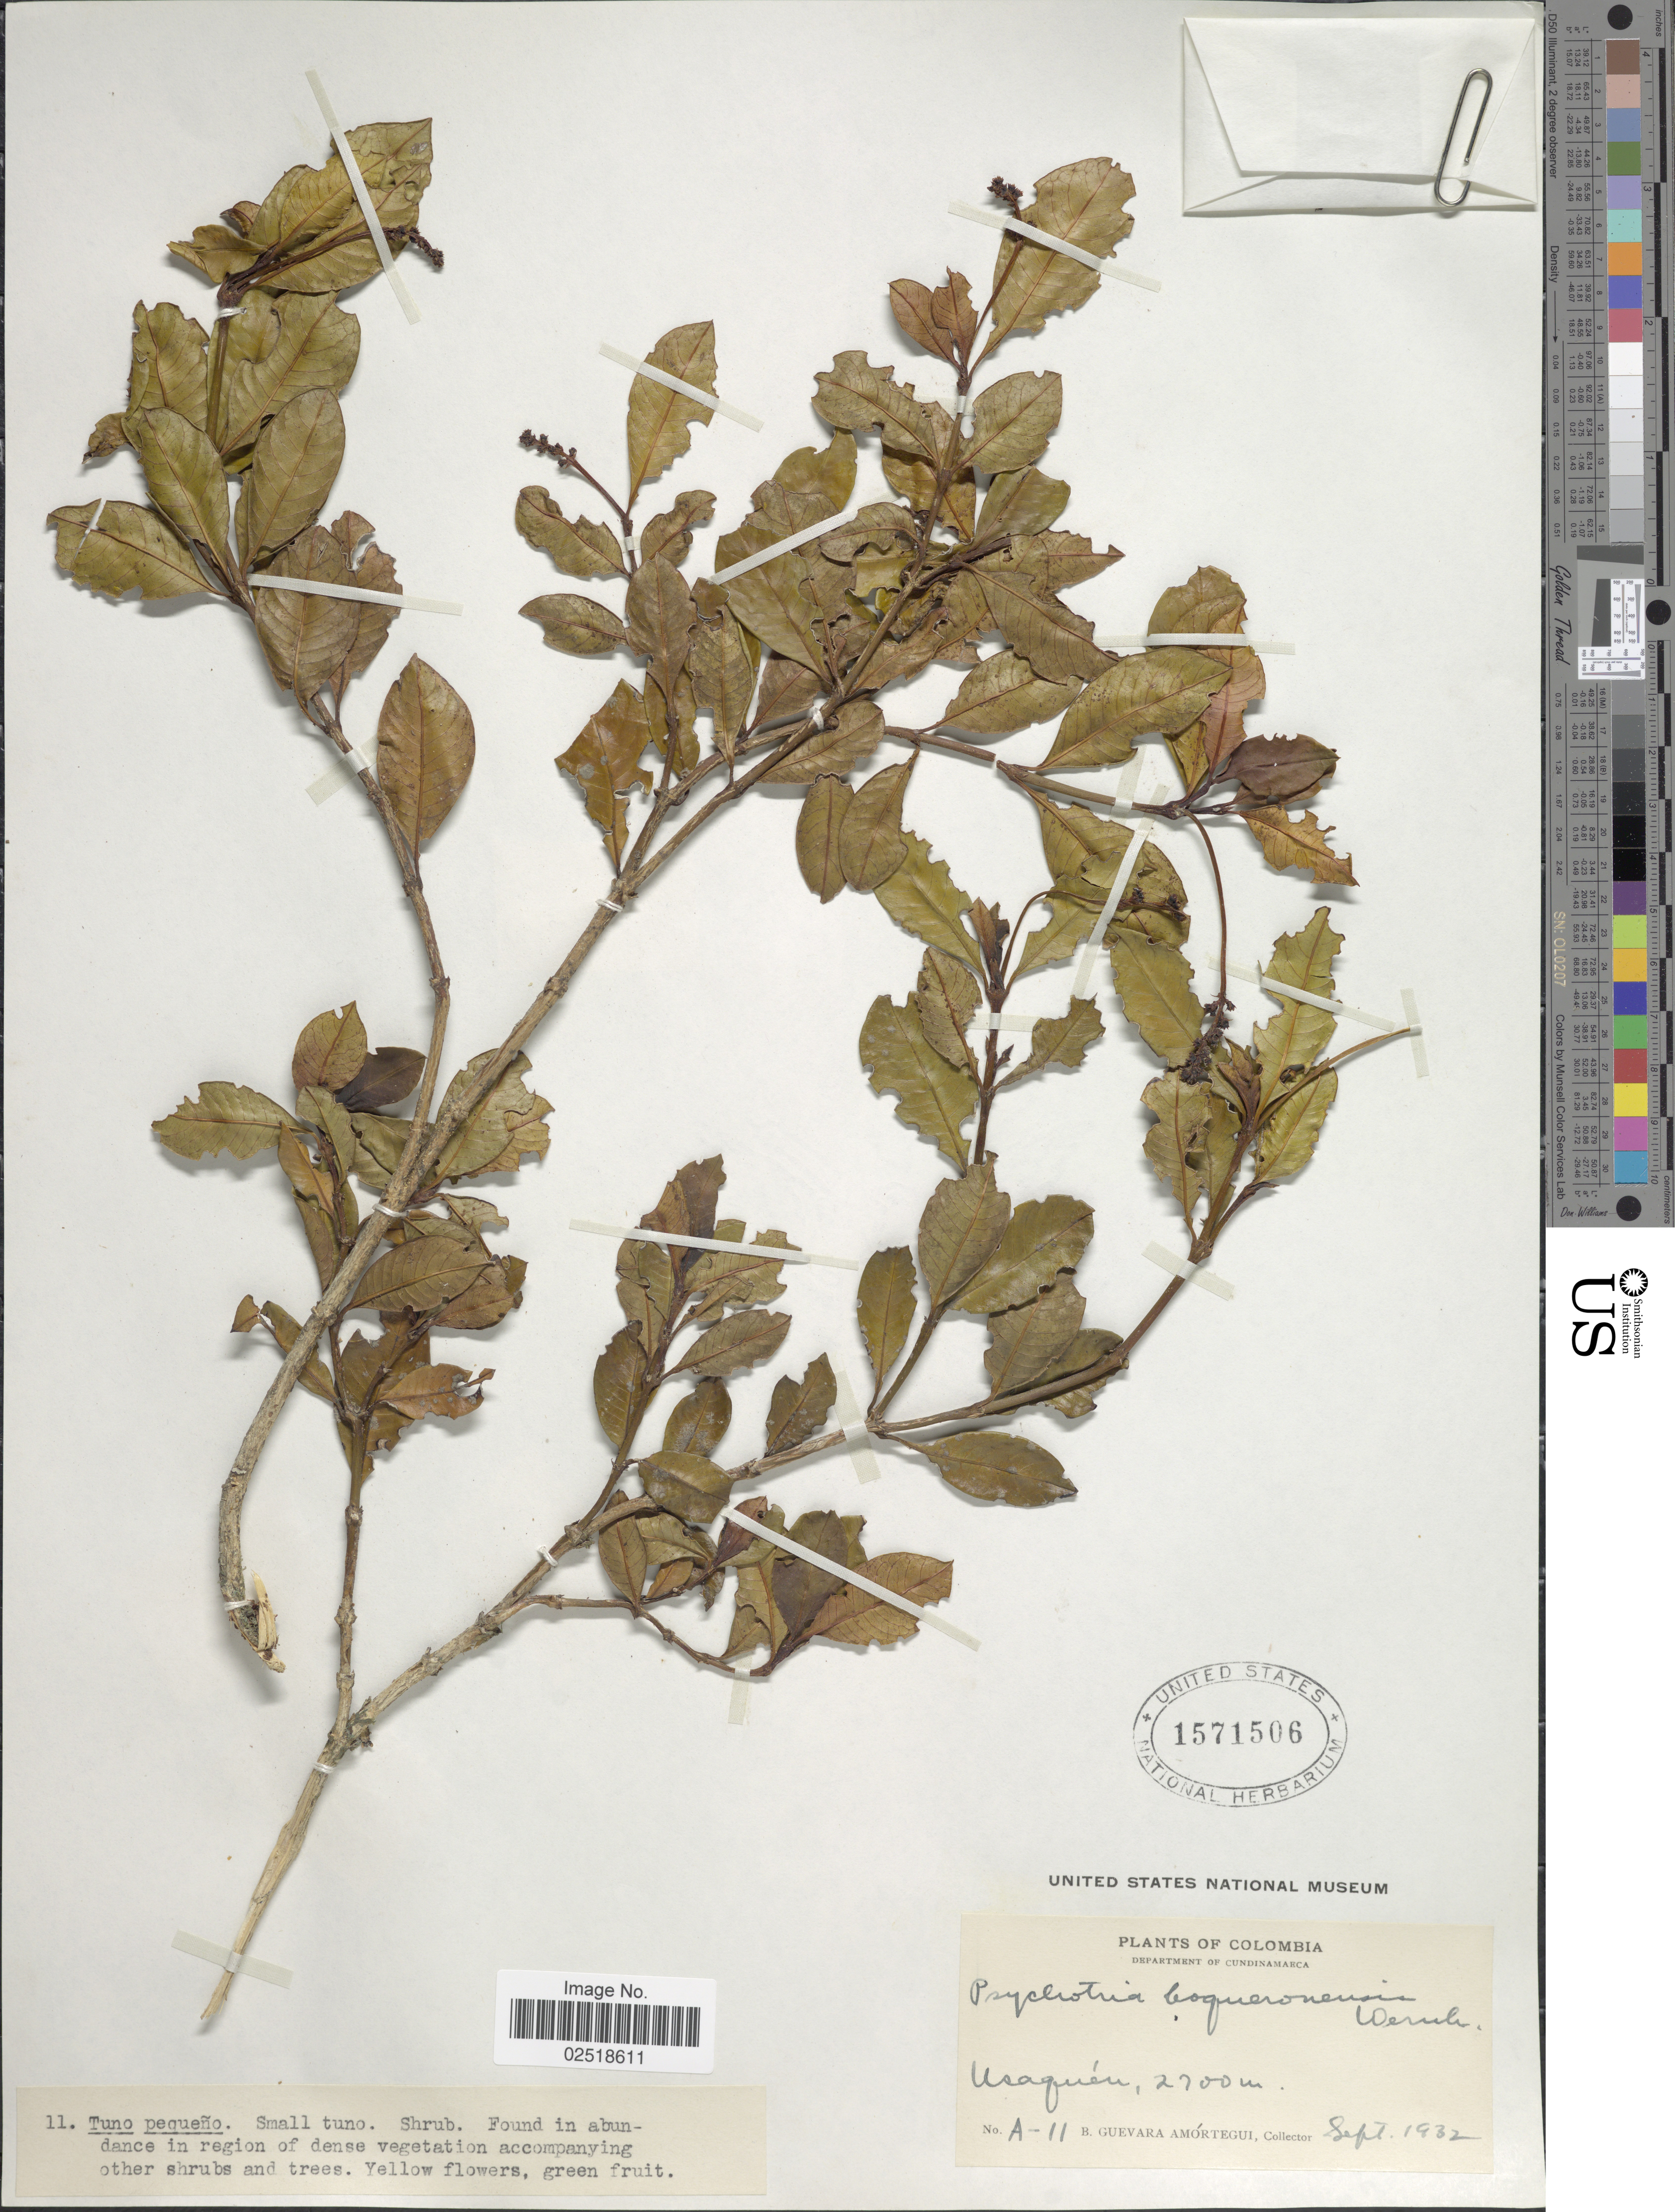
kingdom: Plantae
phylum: Tracheophyta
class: Magnoliopsida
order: Gentianales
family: Rubiaceae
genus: Psychotria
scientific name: Psychotria boqueronensis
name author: Wernham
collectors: B. Guevara Amortegui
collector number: A-11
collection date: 1932-09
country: Colombia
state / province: Cundinamarca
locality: Department of Cundinamarca, Usaquén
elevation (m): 2700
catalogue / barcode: US 1571506